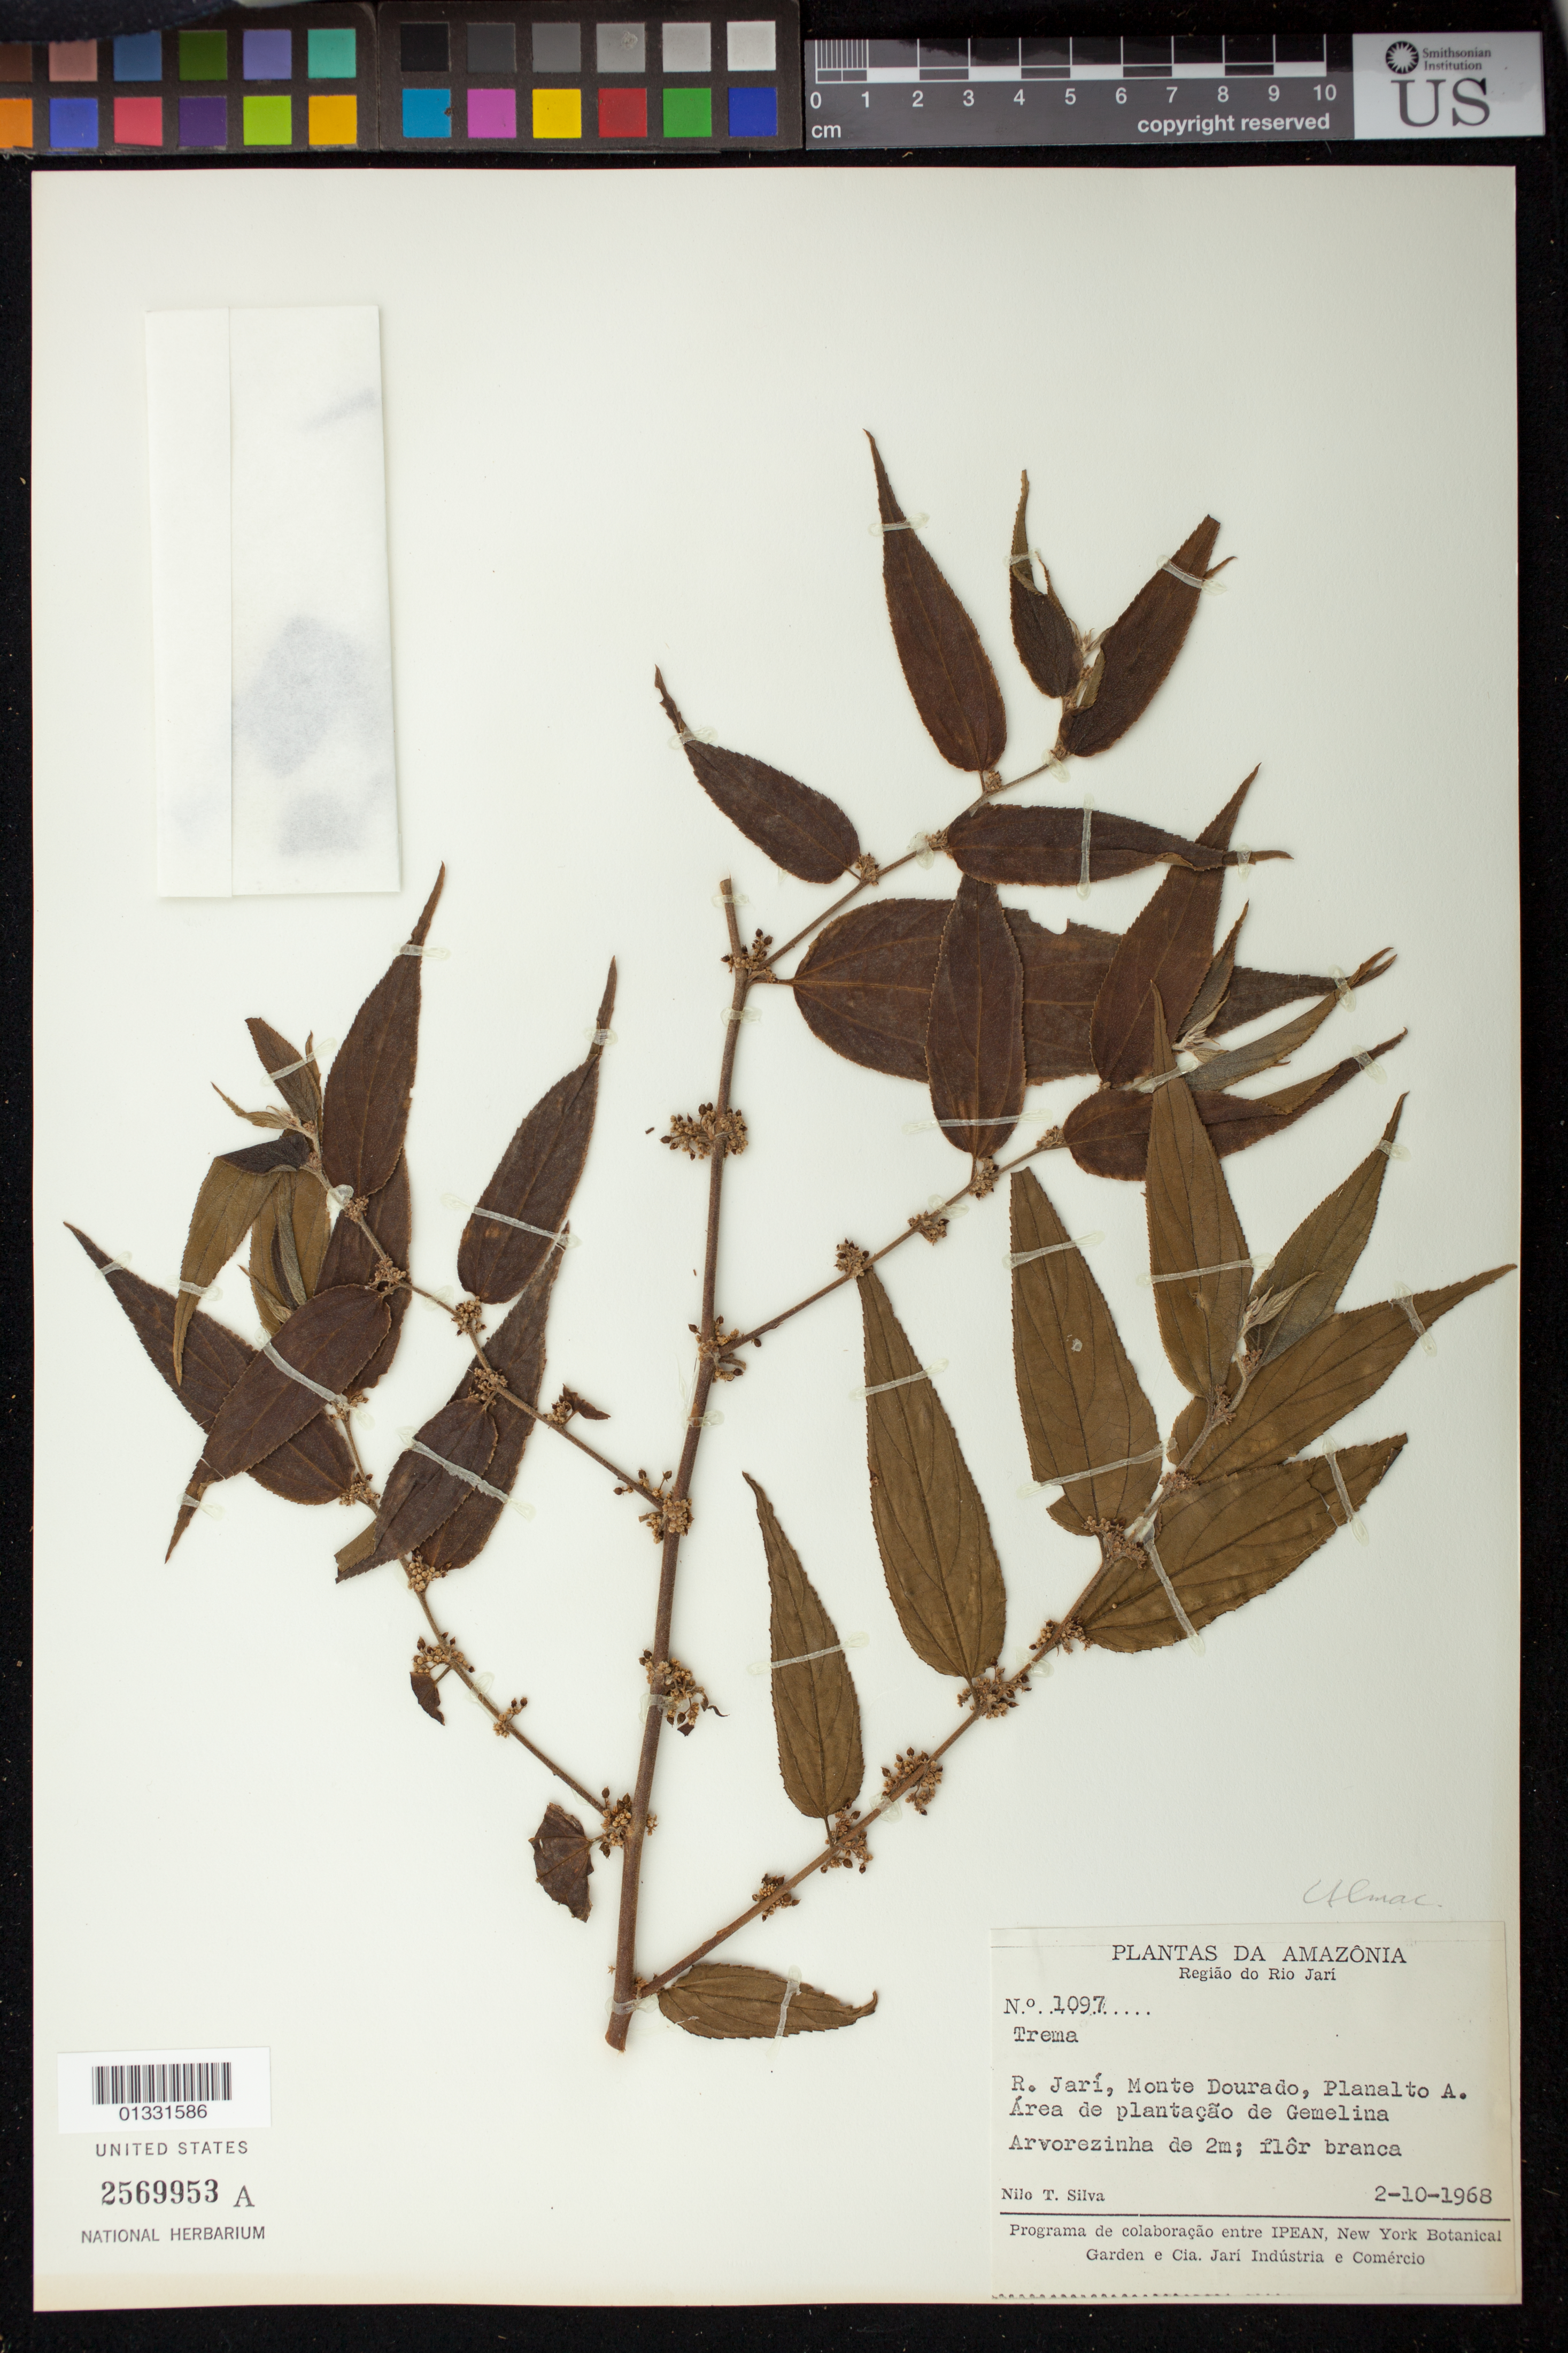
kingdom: Plantae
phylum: Tracheophyta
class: Magnoliopsida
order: Rosales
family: Cannabaceae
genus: Trema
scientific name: Trema sp.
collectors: N. T. Silva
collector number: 1097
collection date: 1968-10-02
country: Brazil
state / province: Pará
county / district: Almeirim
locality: R. Jarí, Monte Dourado, Planalto A. Área de plantação de Gemelina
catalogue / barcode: US 2569953A